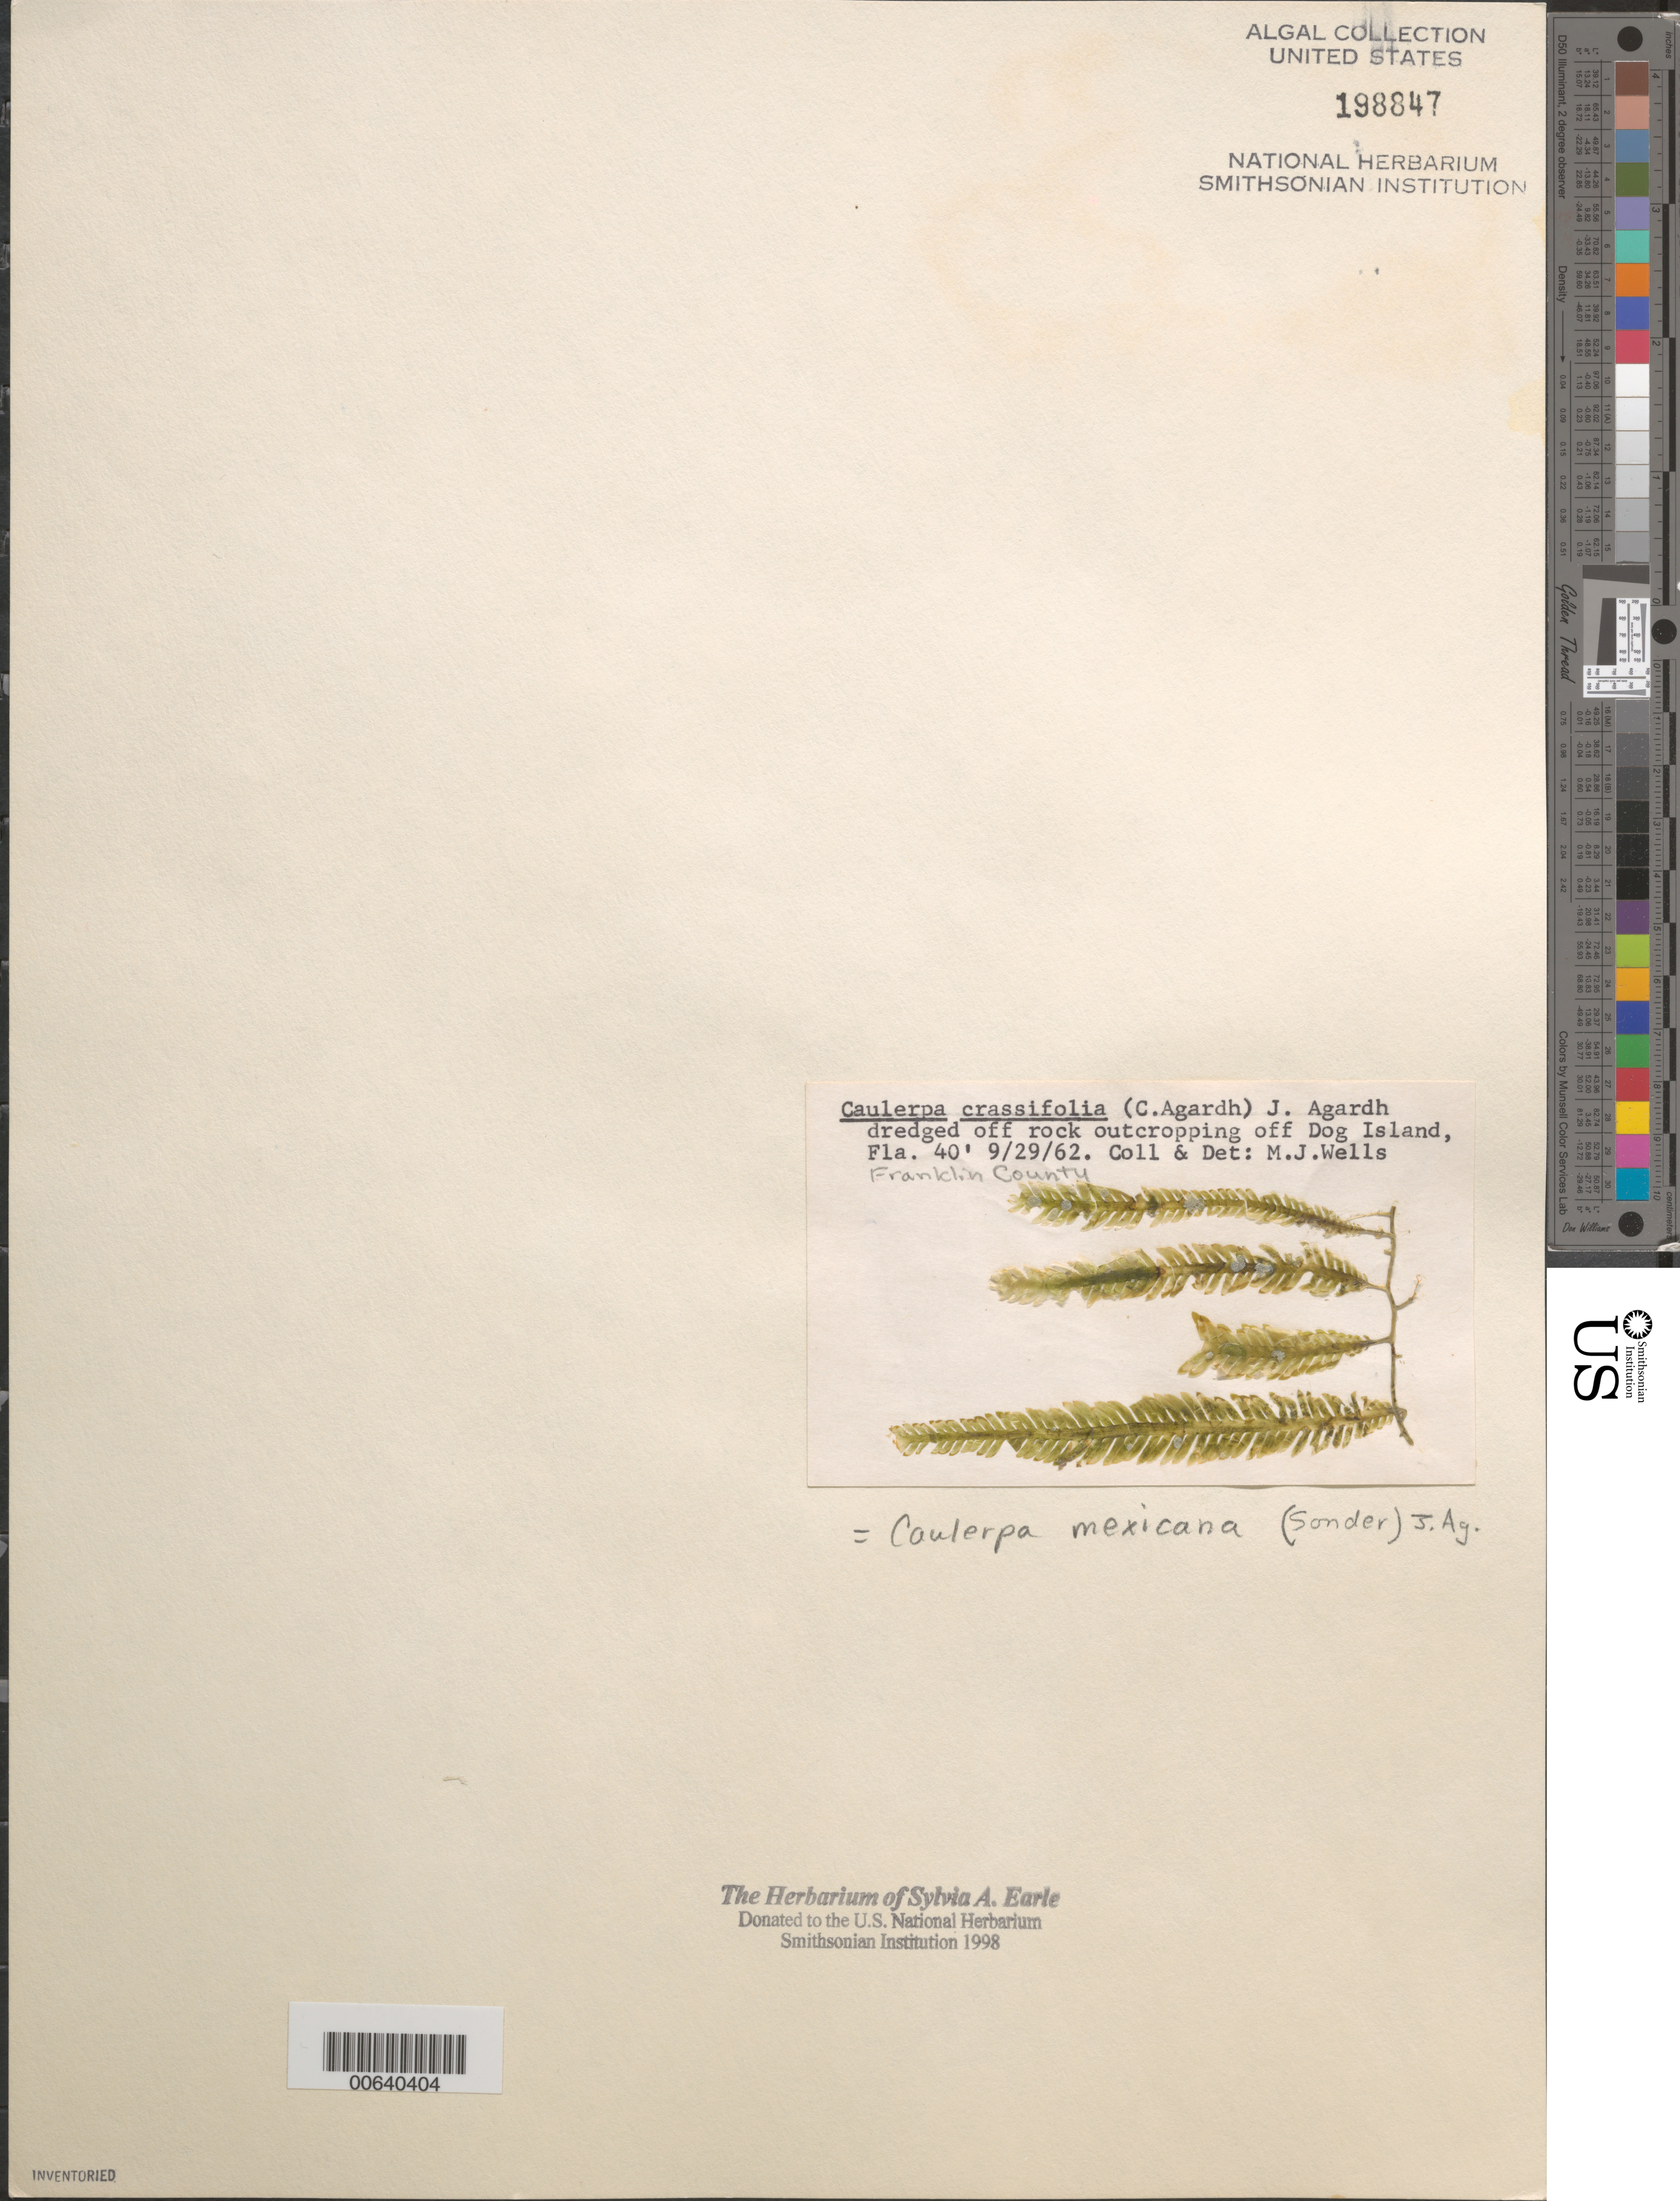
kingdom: Plantae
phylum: Chlorophyta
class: Ulvophyceae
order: Bryopsidales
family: Caulerpaceae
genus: Caulerpa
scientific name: Caulerpa mexicana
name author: Sond. ex Kütz.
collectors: M. Wells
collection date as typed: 29 Sep 1962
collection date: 1962-09-29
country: United States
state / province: Florida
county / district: Franklin County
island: Dog Island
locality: Apalachicola Bay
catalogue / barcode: US 198847